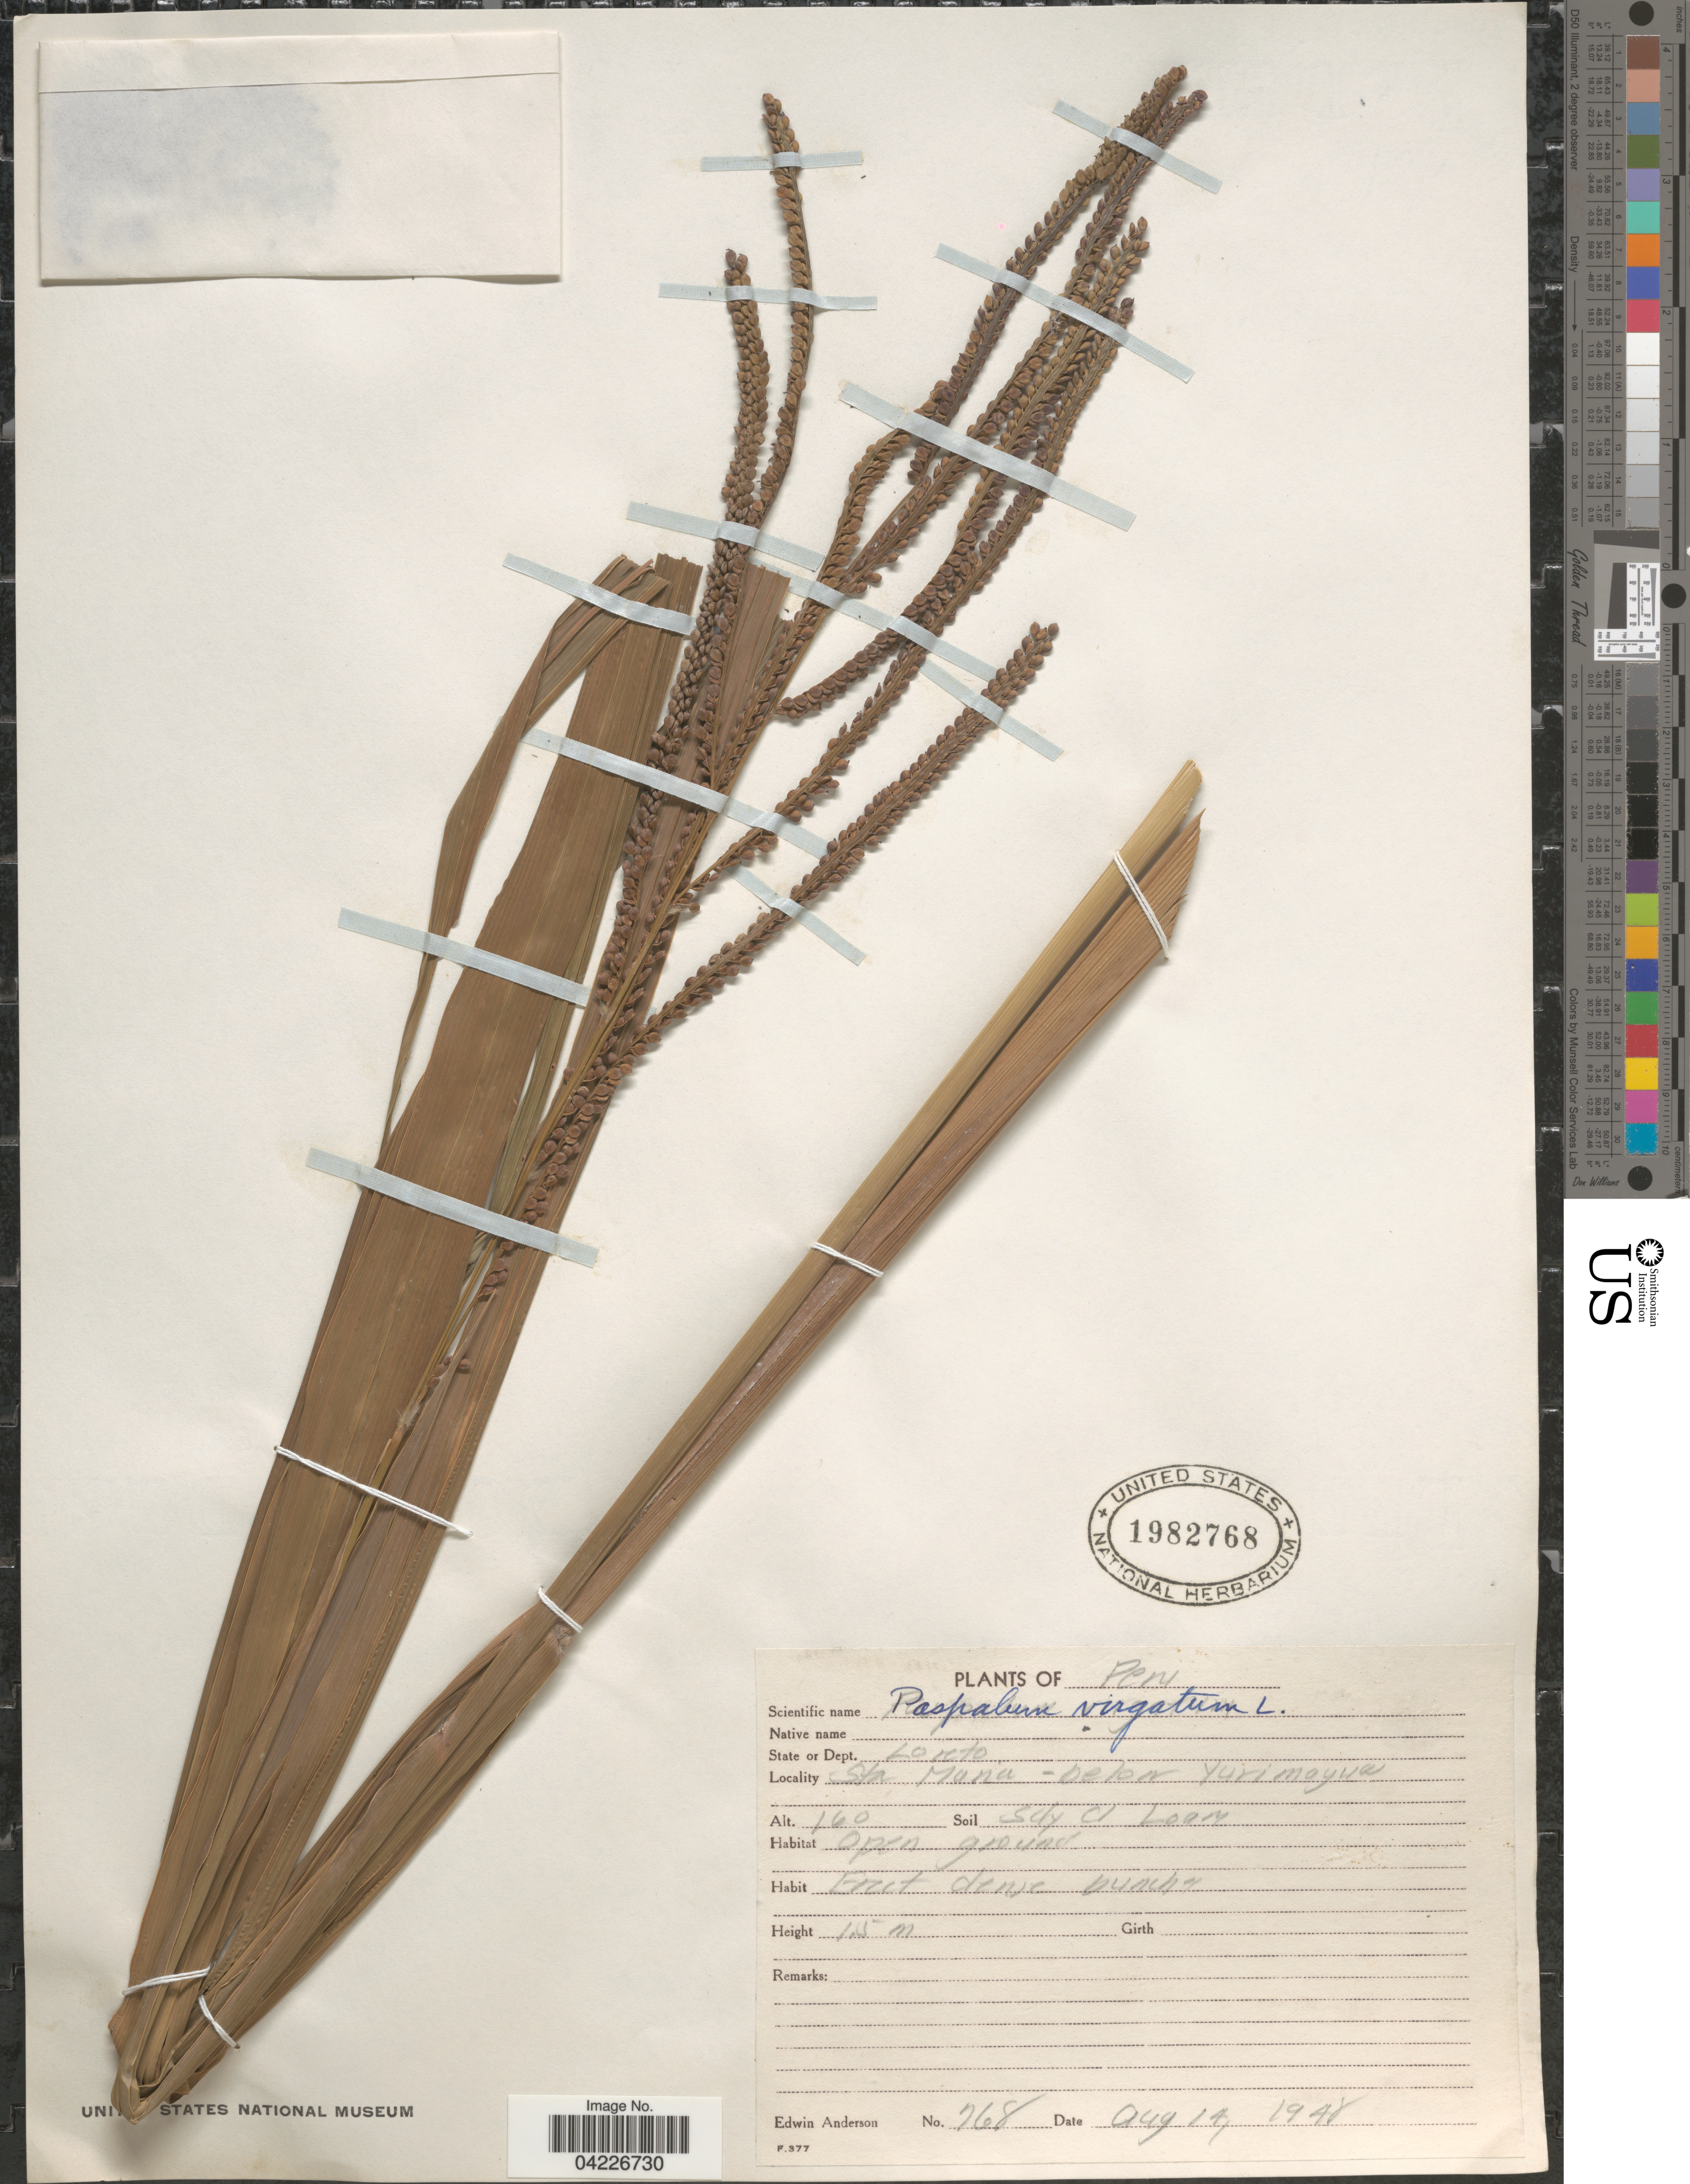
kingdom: Plantae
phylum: Tracheophyta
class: Liliopsida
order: Poales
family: Poaceae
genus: Paspalum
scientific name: Paspalum virgatum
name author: L.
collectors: E. Anderson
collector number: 268*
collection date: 1948-08-14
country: Peru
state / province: Loreto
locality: State or Dept. Loreto. Sta Maria - below Yurimagua.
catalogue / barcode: US 1982768